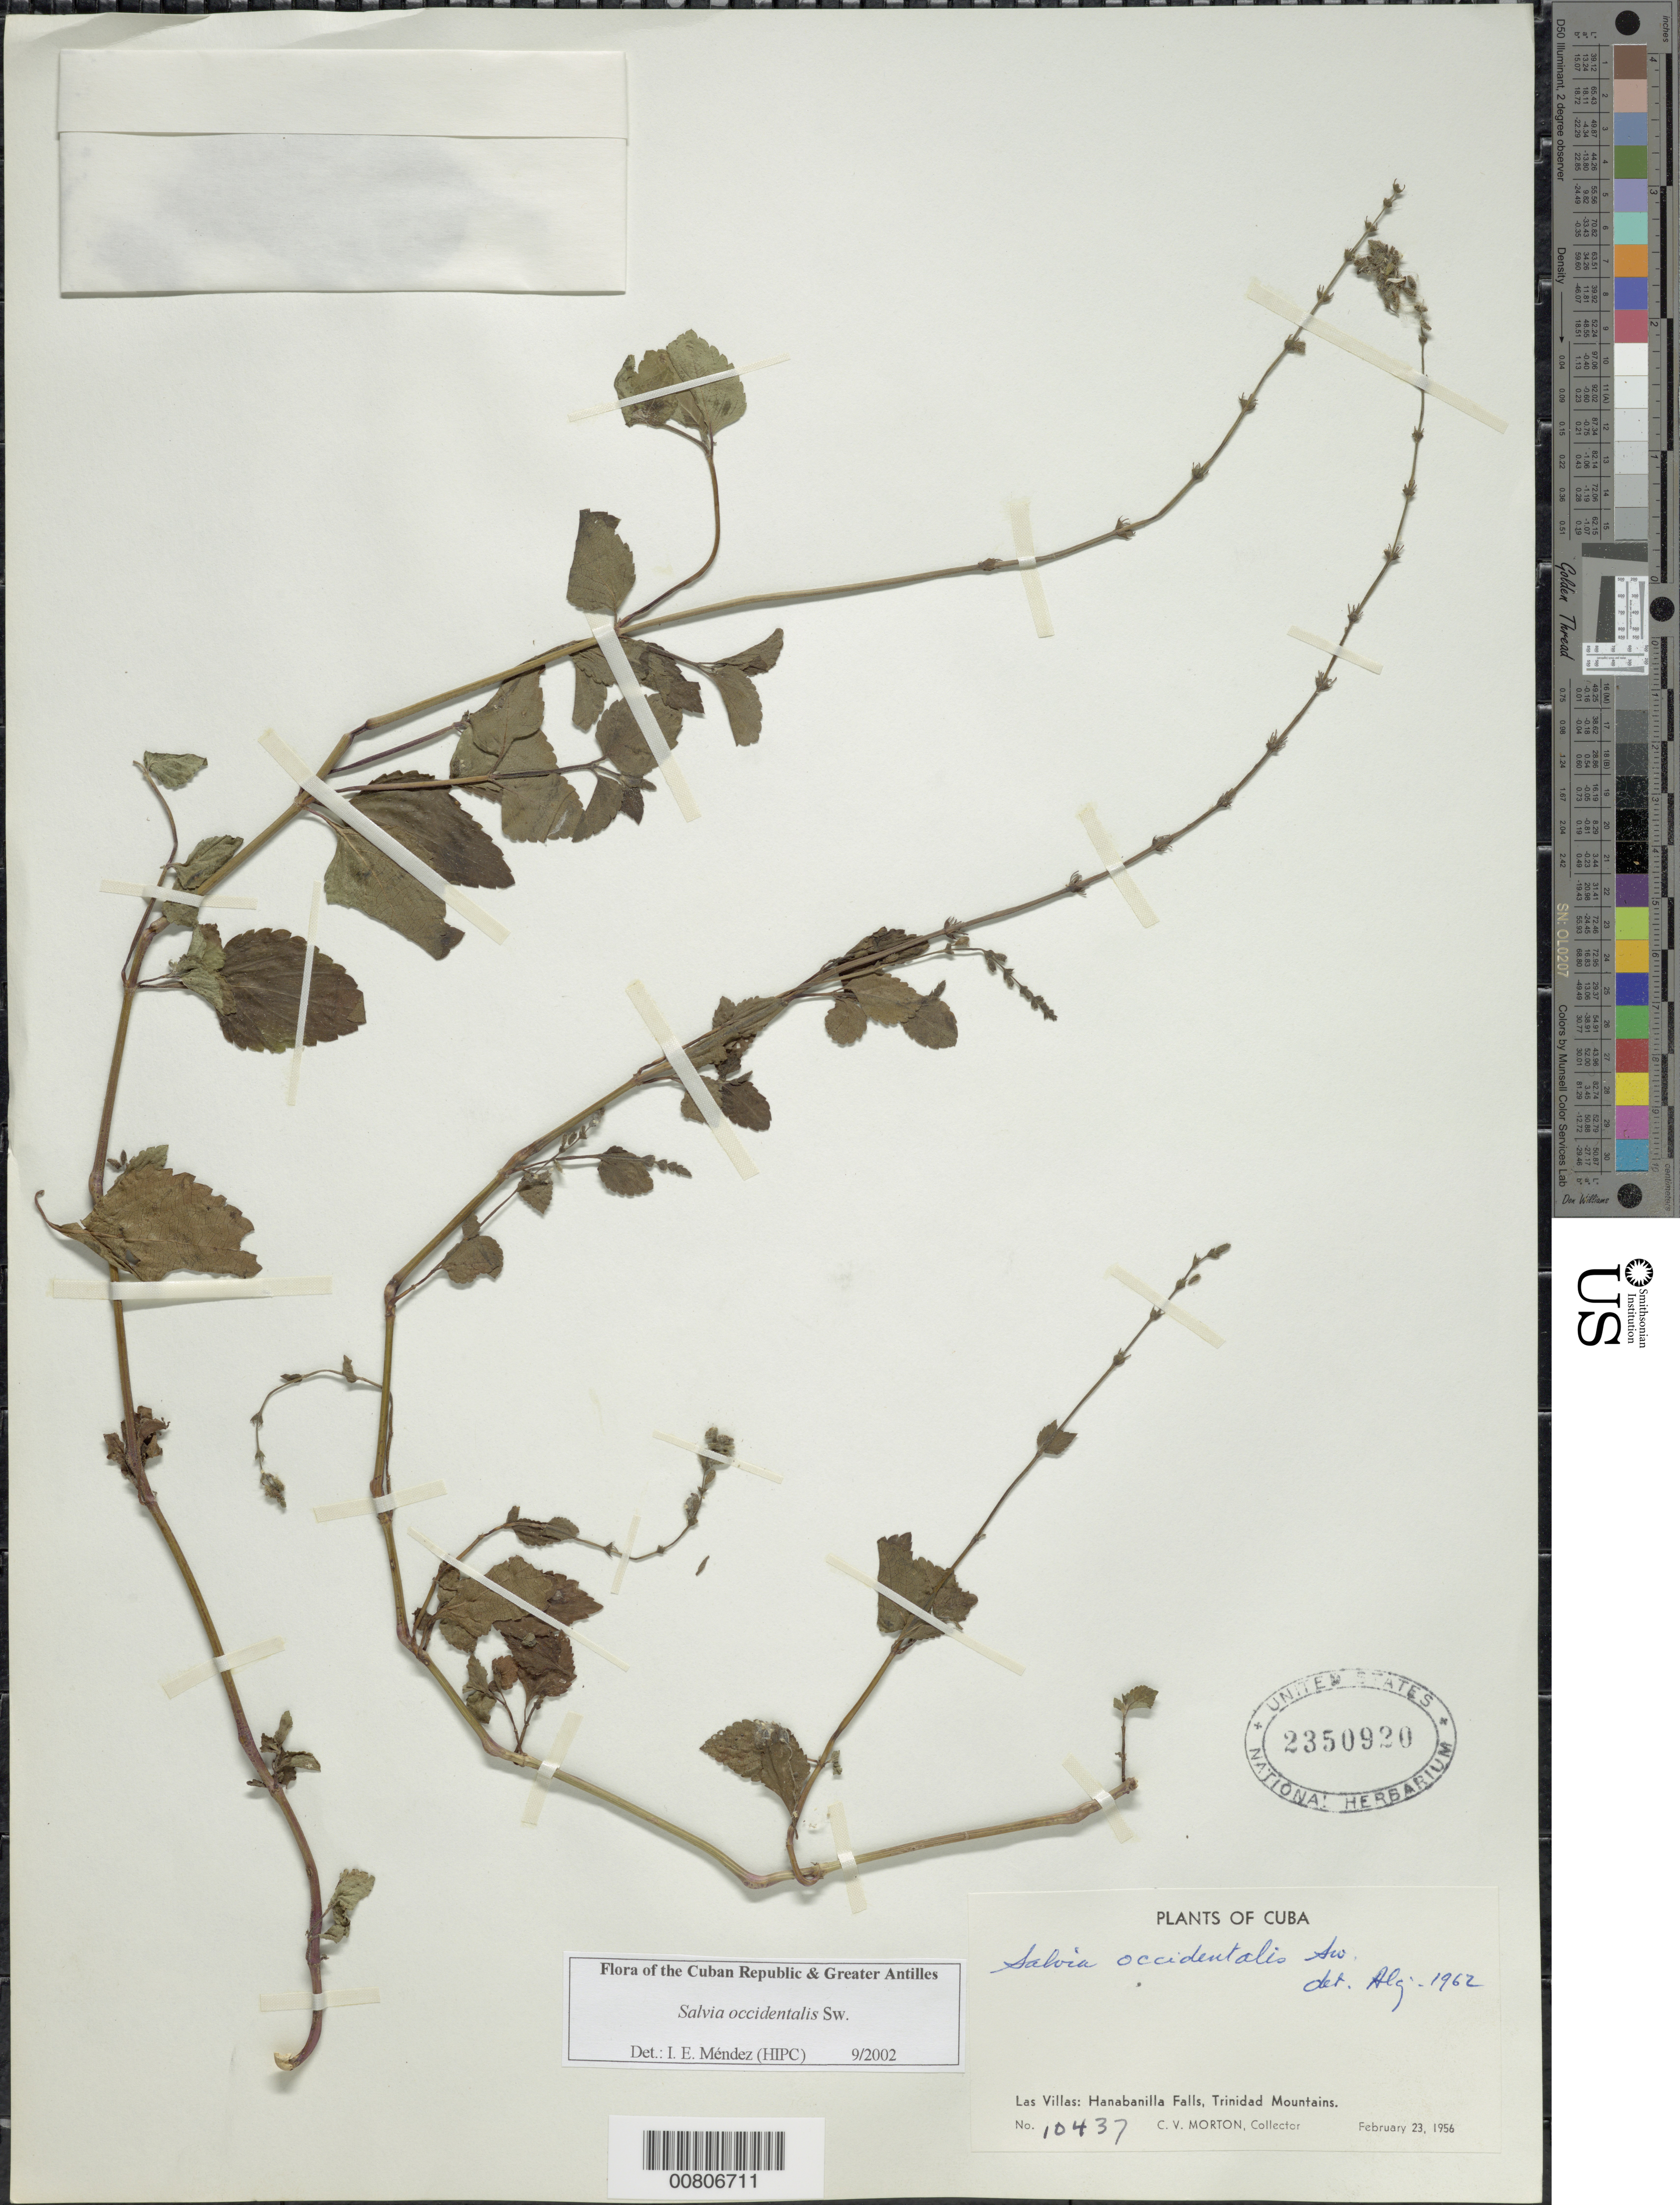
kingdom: Plantae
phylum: Tracheophyta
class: Magnoliopsida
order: Lamiales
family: Lamiaceae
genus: Salvia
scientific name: Salvia occidentalis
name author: Sw.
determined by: Méndez, Isidro E., (HIPC)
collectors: C. V. Morton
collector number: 10437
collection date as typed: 23 Feb 1956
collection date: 1956-02-23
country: Cuba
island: Cuba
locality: Las Villas, Hanabanilla Falls, Trinidad Mountains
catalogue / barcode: US 2350920